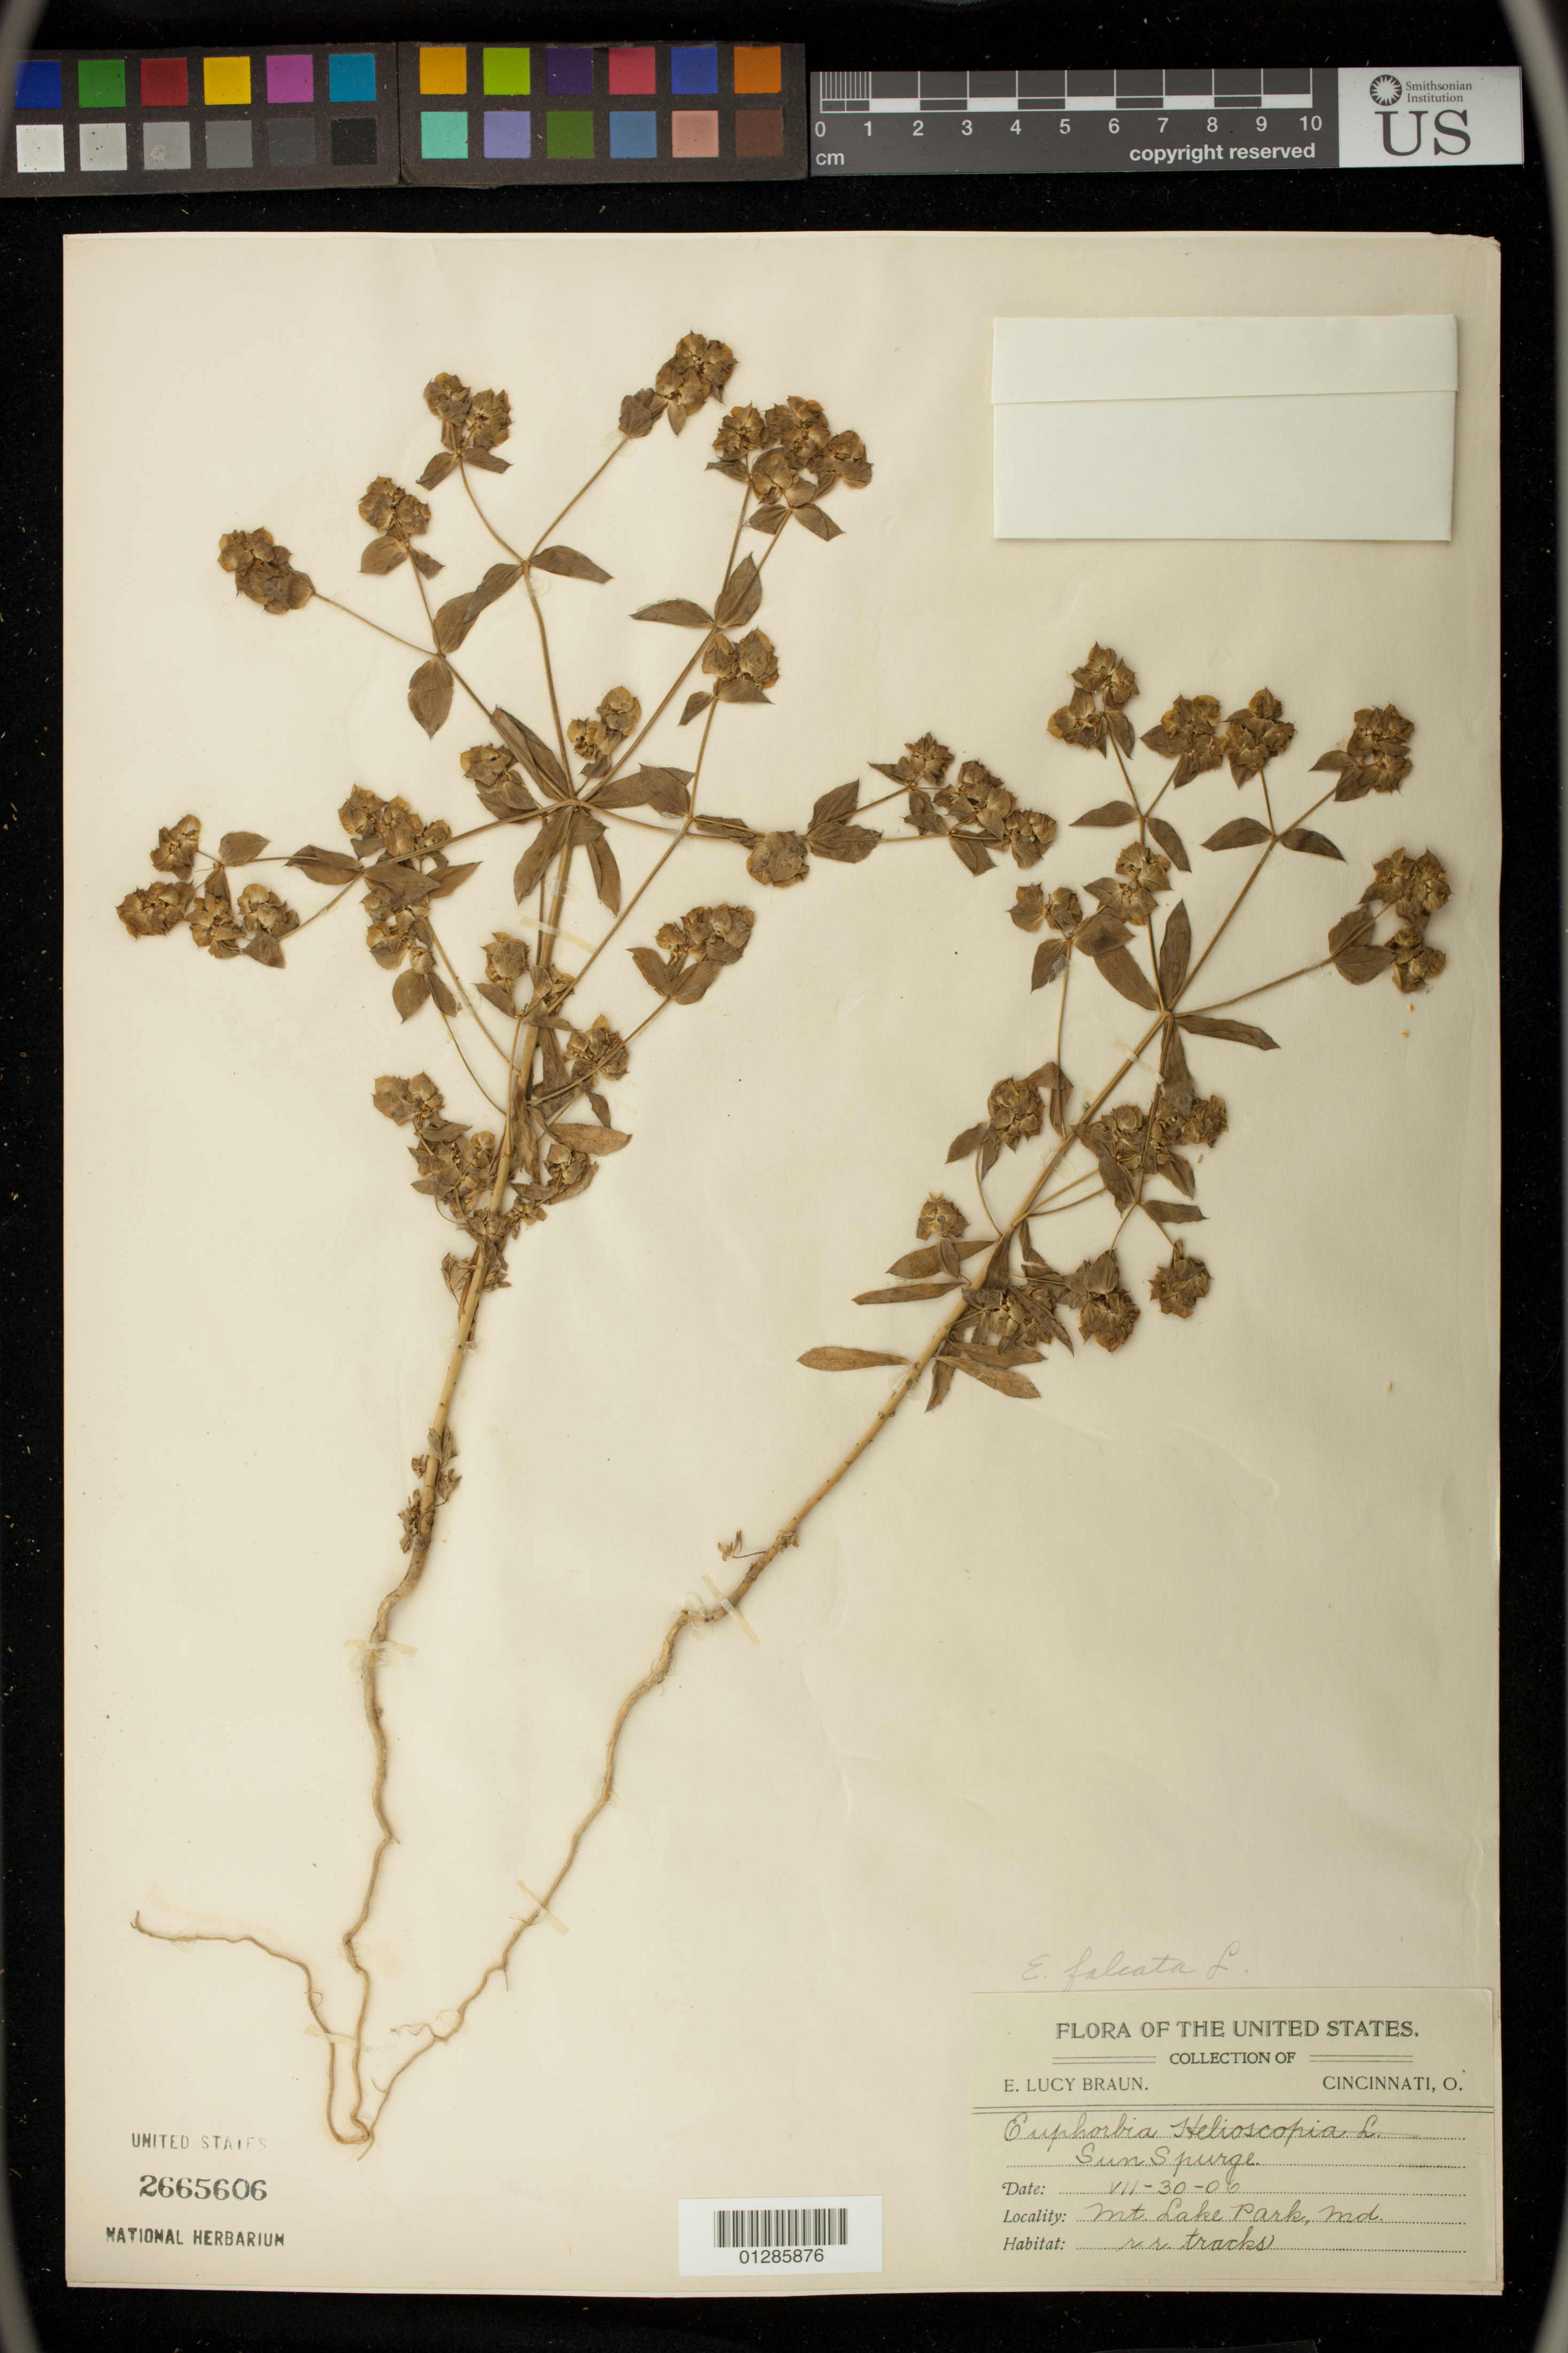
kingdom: Plantae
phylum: Tracheophyta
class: Magnoliopsida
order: Malpighiales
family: Euphorbiaceae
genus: Euphorbia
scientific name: Euphorbia falcata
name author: L.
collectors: E. L. Braun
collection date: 1906-07-30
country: United States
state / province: Maryland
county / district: Prince George's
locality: Mt. Lake Park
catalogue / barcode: US 2665606